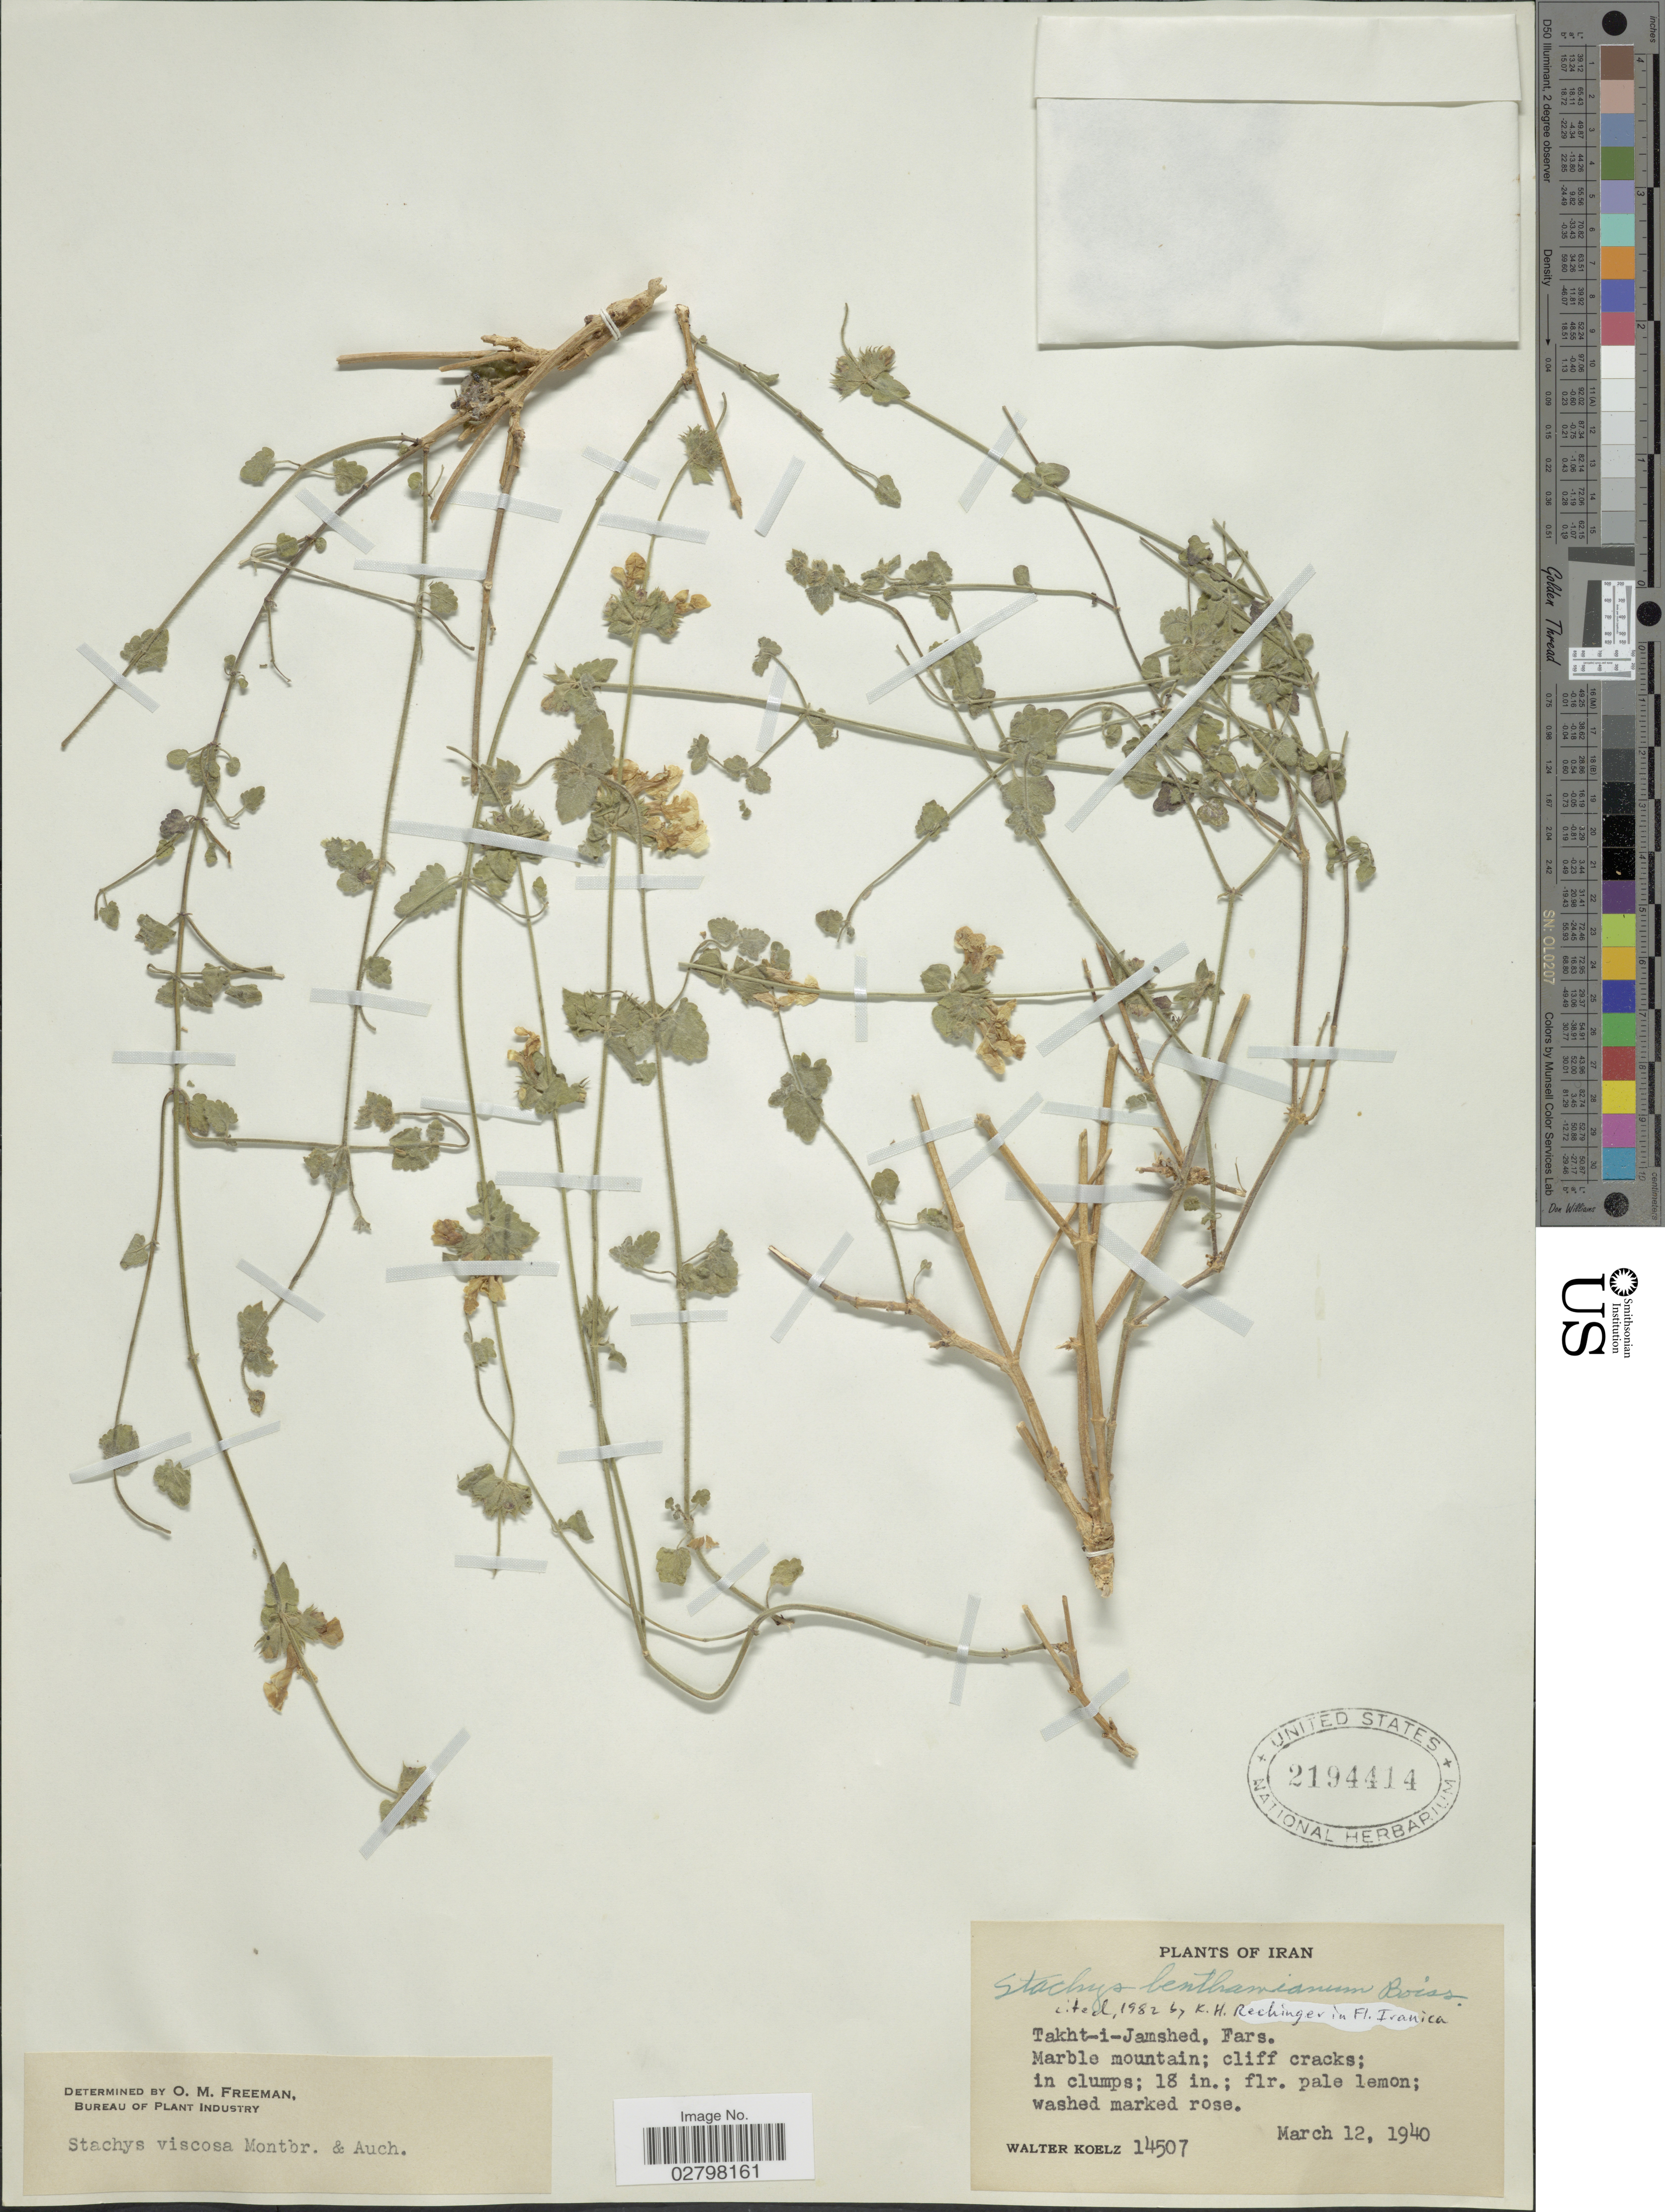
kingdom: Plantae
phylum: Tracheophyta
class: Magnoliopsida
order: Lamiales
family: Lamiaceae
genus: Stachys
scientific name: Stachys benthamiana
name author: Boiss.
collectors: W. N. Koelz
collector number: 14507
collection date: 1940-03-12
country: Iran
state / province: Fars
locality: Takht-i-Jamshed, Fars. Marble mountain.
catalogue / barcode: US 2194414